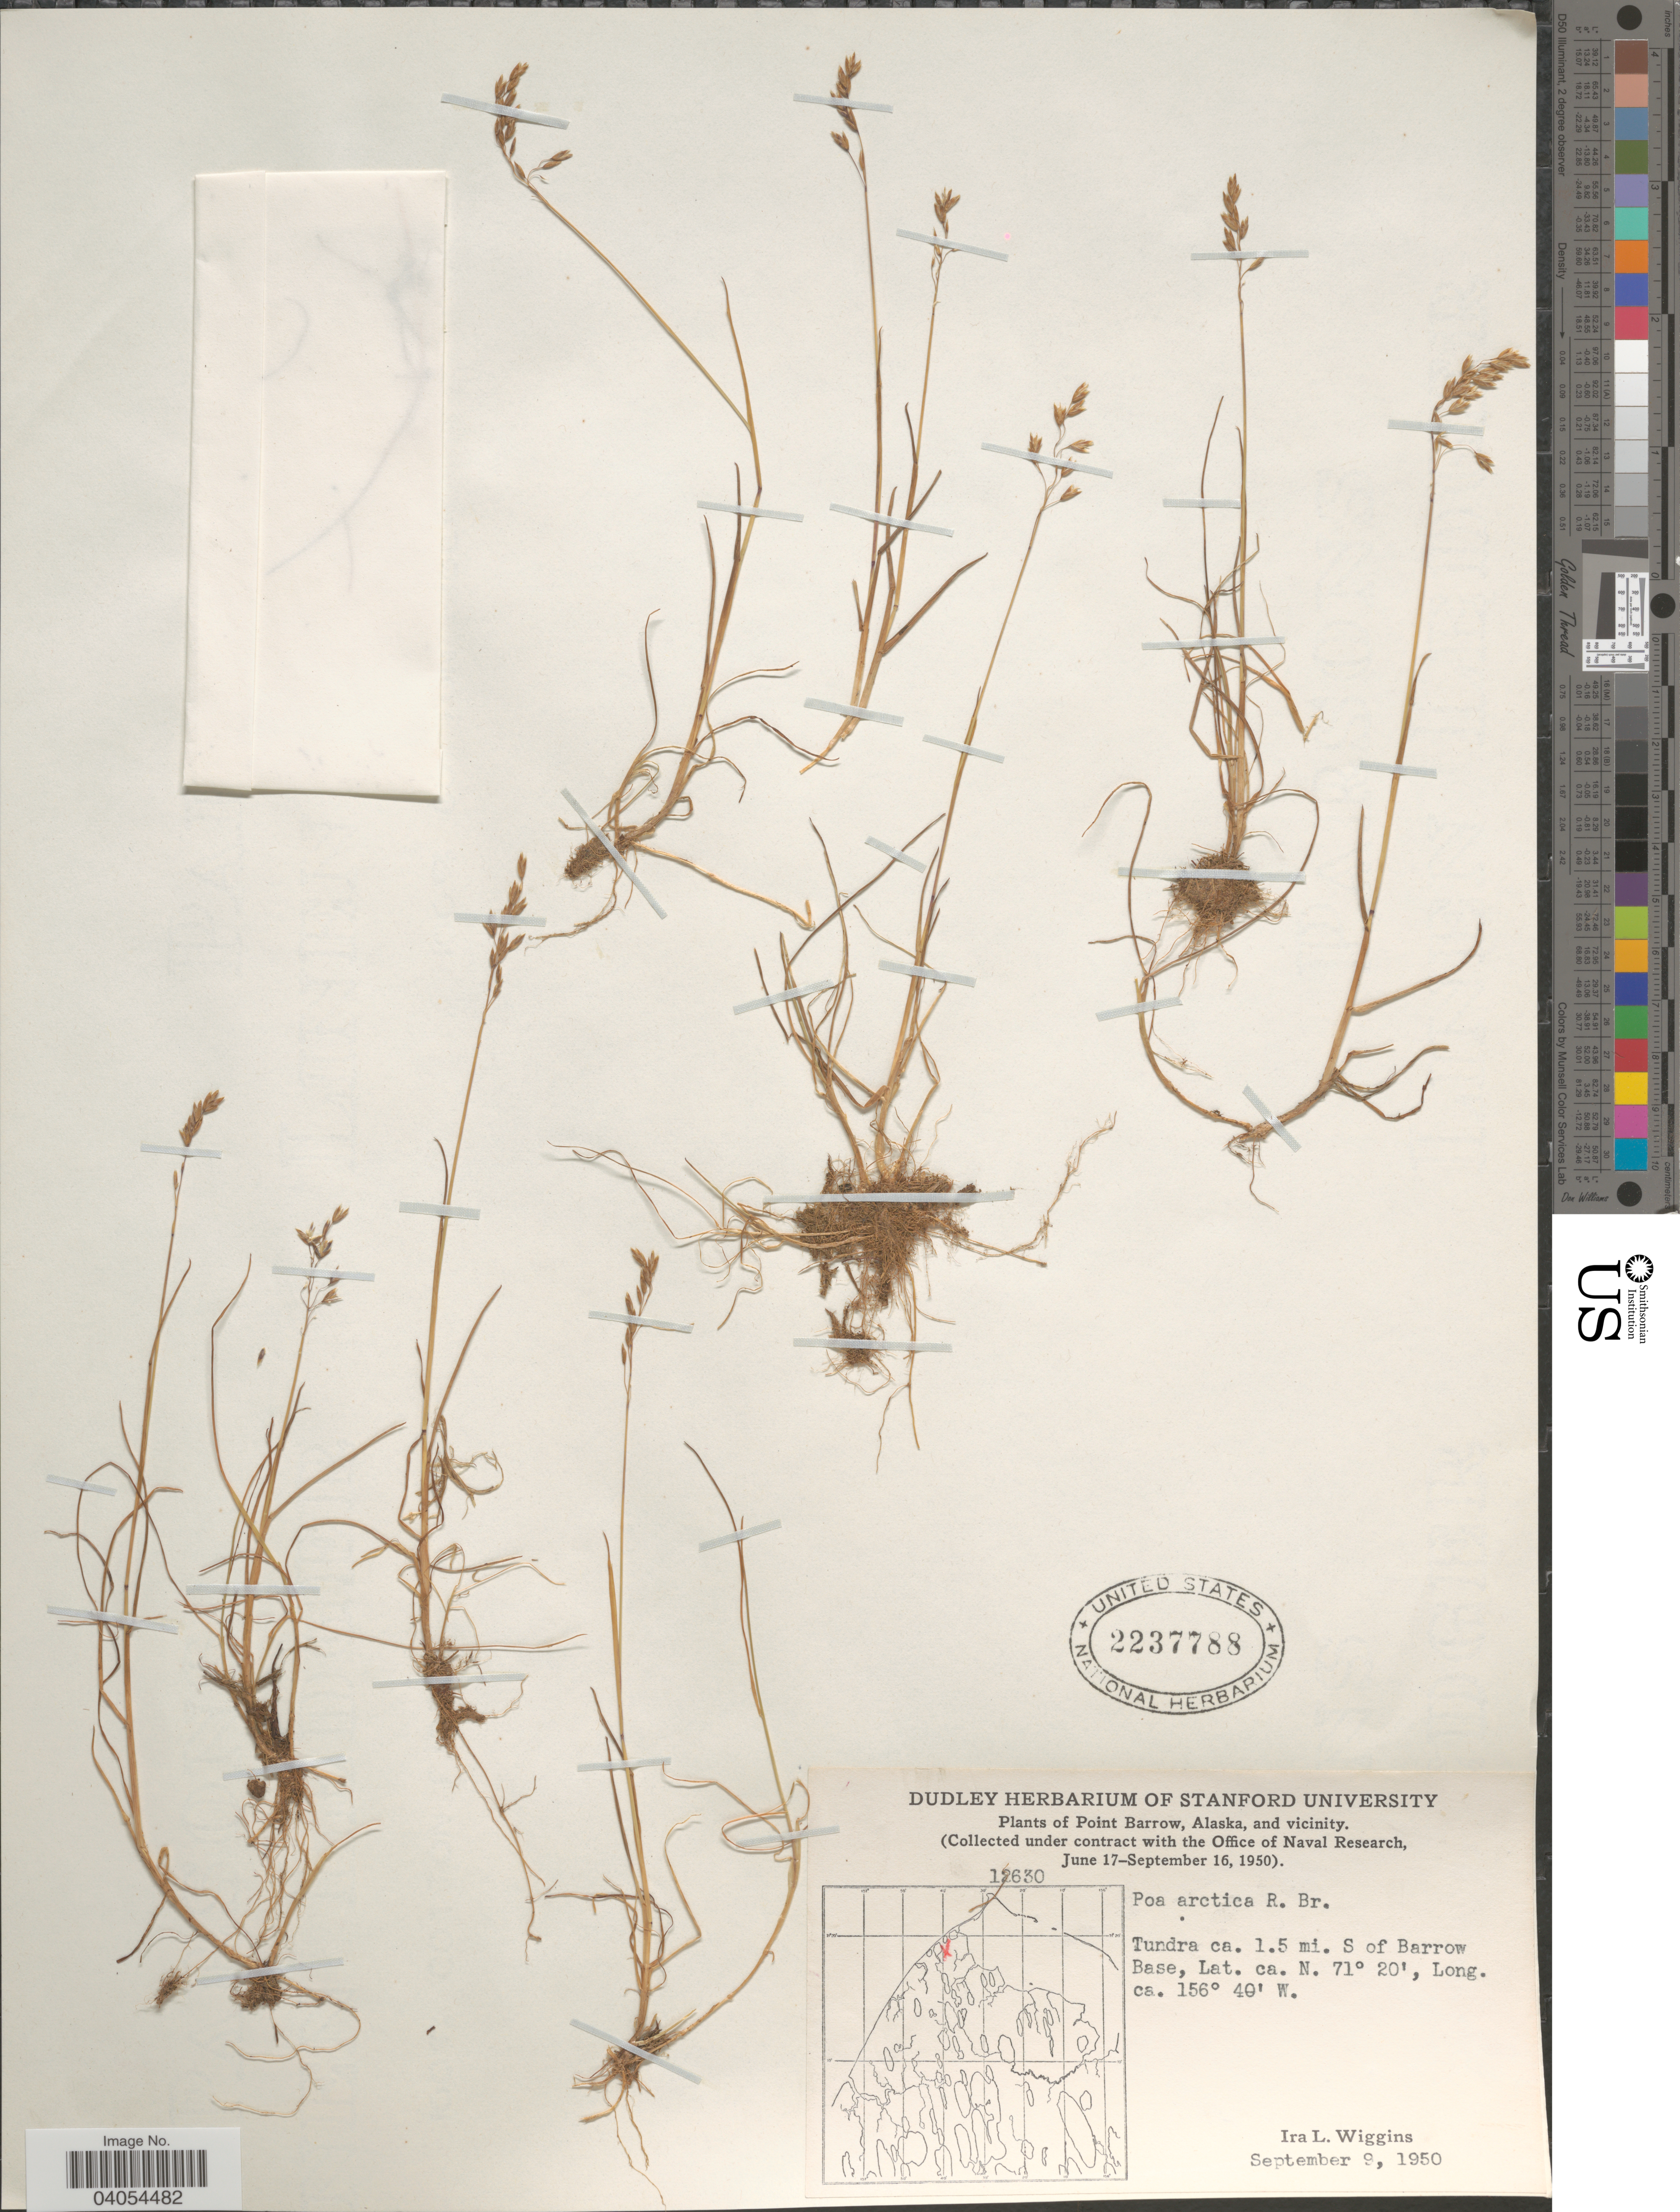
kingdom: Plantae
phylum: Tracheophyta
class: Liliopsida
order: Poales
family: Poaceae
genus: Poa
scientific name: Poa arctica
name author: R. Br.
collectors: I. L. Wiggins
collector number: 12630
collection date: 1950-09-09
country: United States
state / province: Alaska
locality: Point Barrow, Alaska, and vicinity. Tundra ca. 1.5 mi. S of Barrow Base.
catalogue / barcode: US 2237788